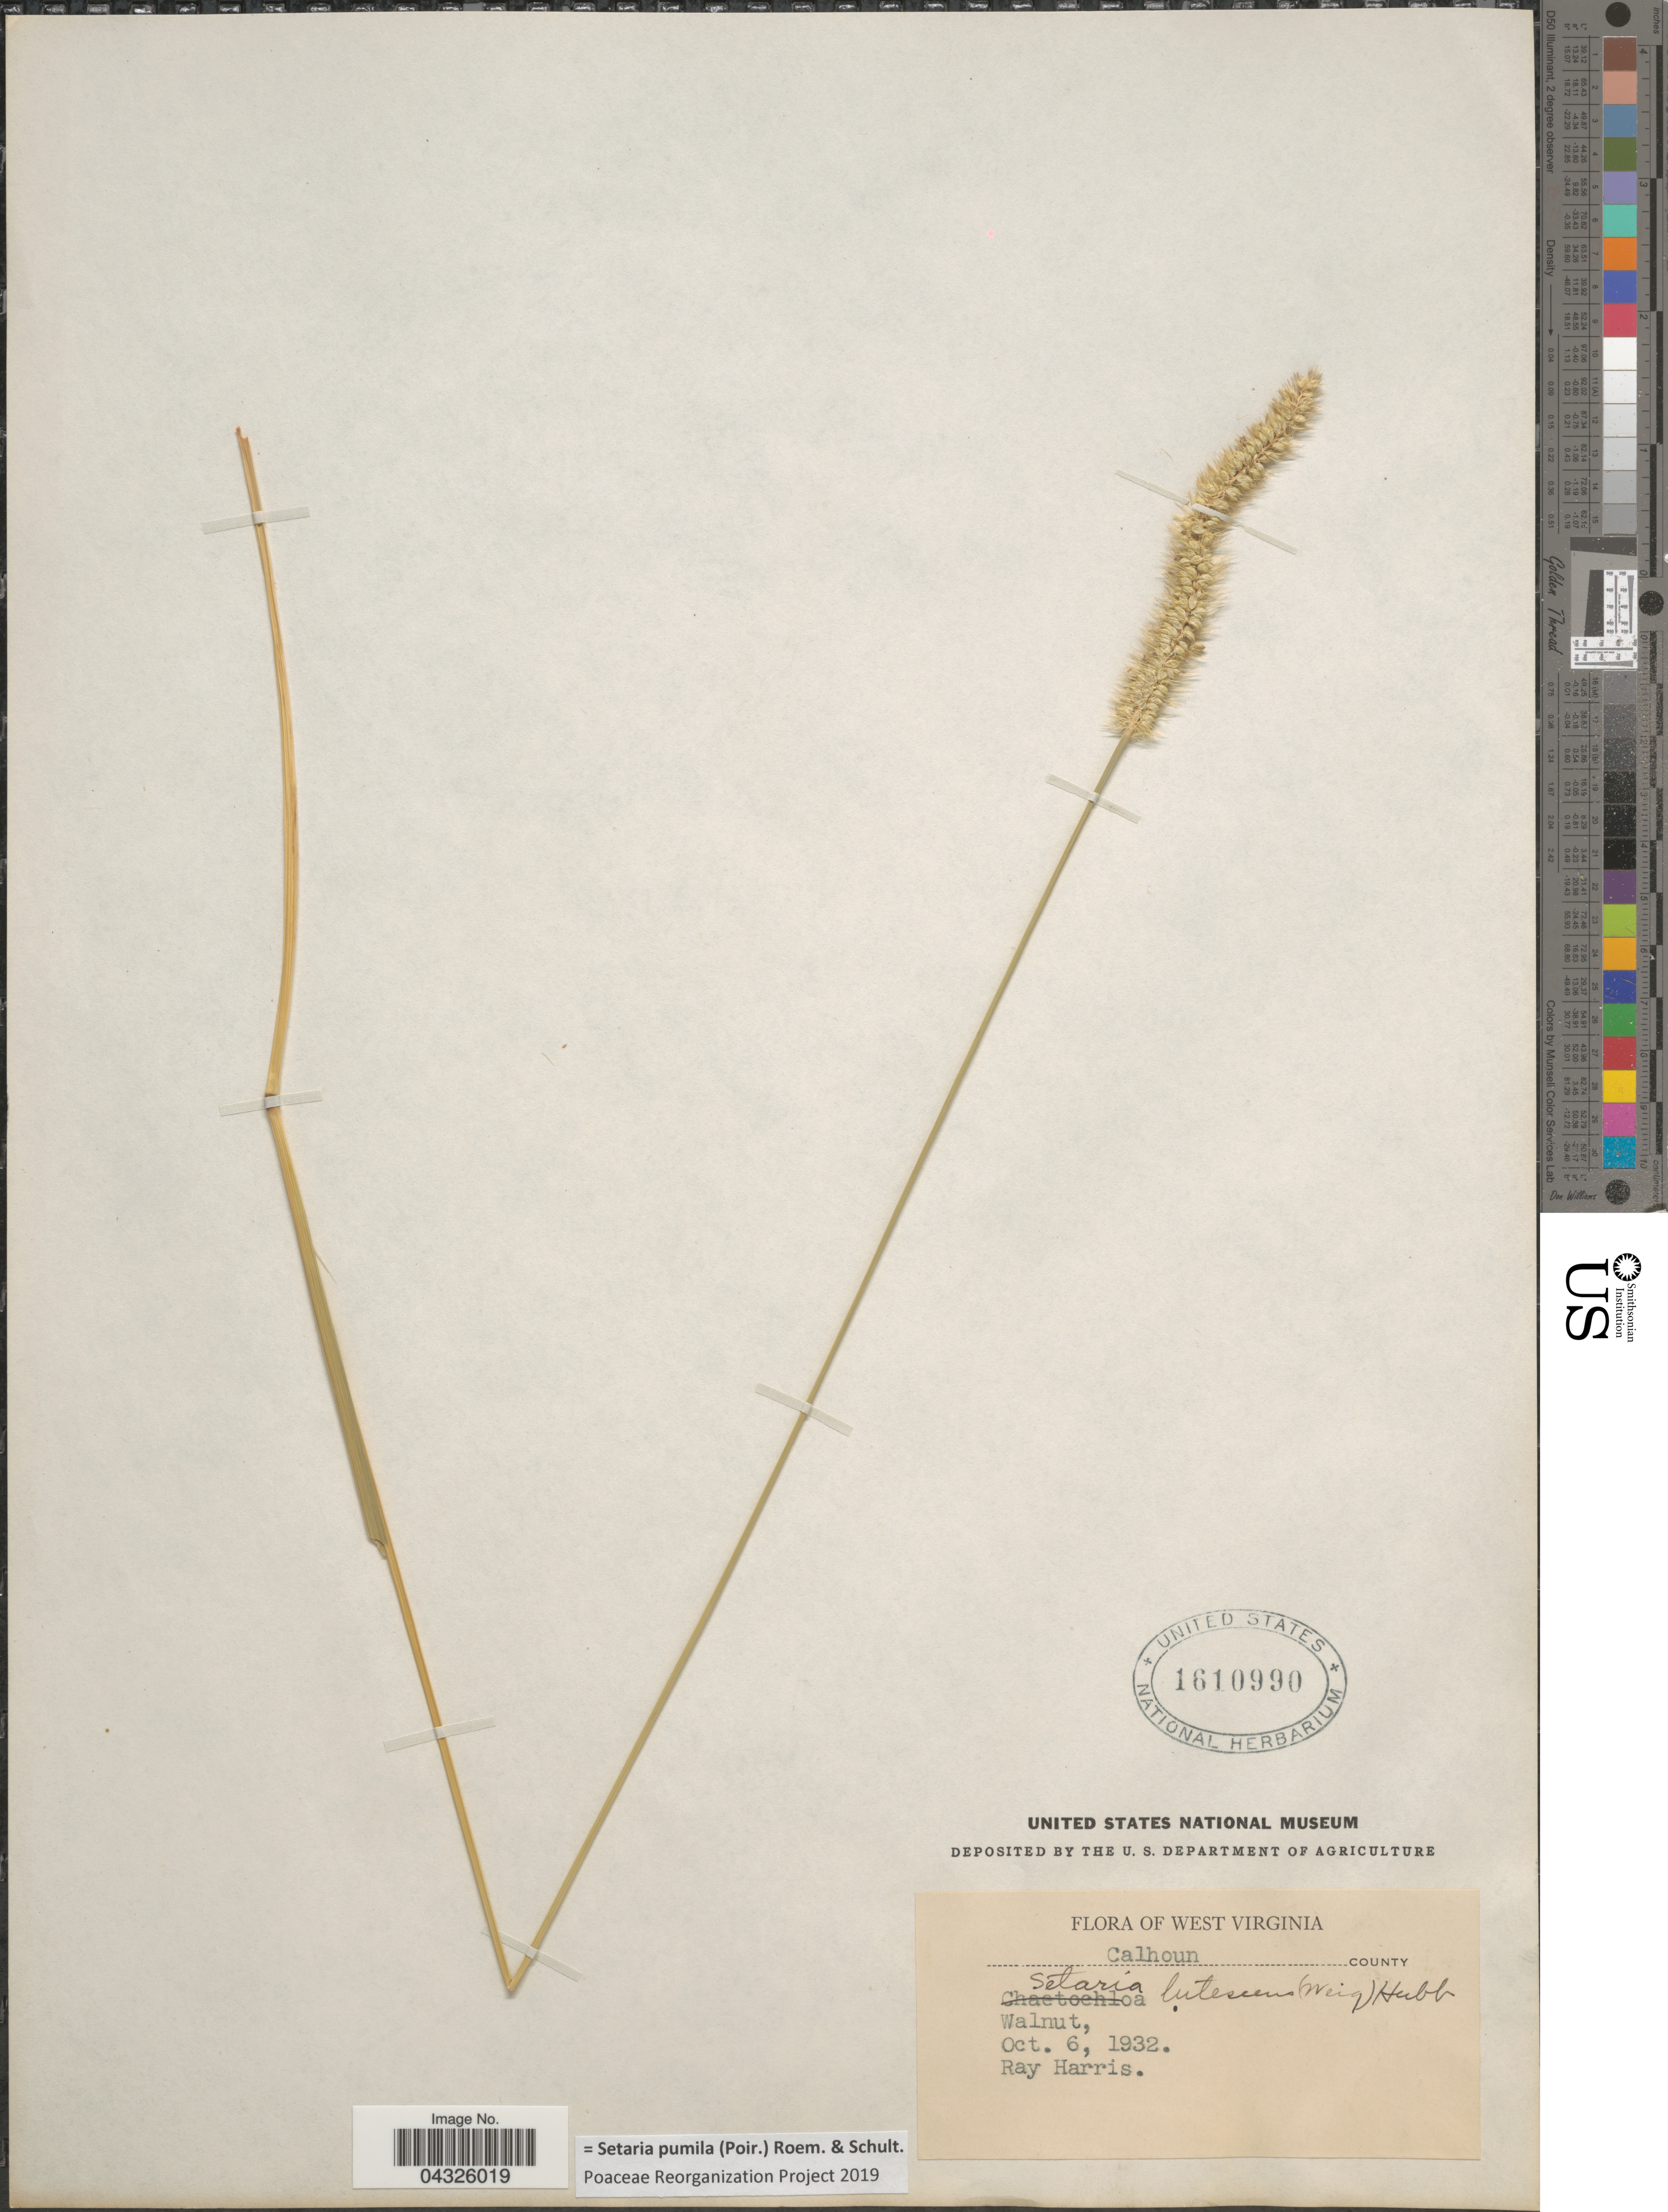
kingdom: Plantae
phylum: Tracheophyta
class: Liliopsida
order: Poales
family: Poaceae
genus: Setaria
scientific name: Setaria pumila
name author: (Poir.) Roem. & Schult.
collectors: R. Harris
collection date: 1932-10-06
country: United States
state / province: West Virginia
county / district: Calhoun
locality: Calhoun County. Walnut.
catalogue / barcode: US 1610990